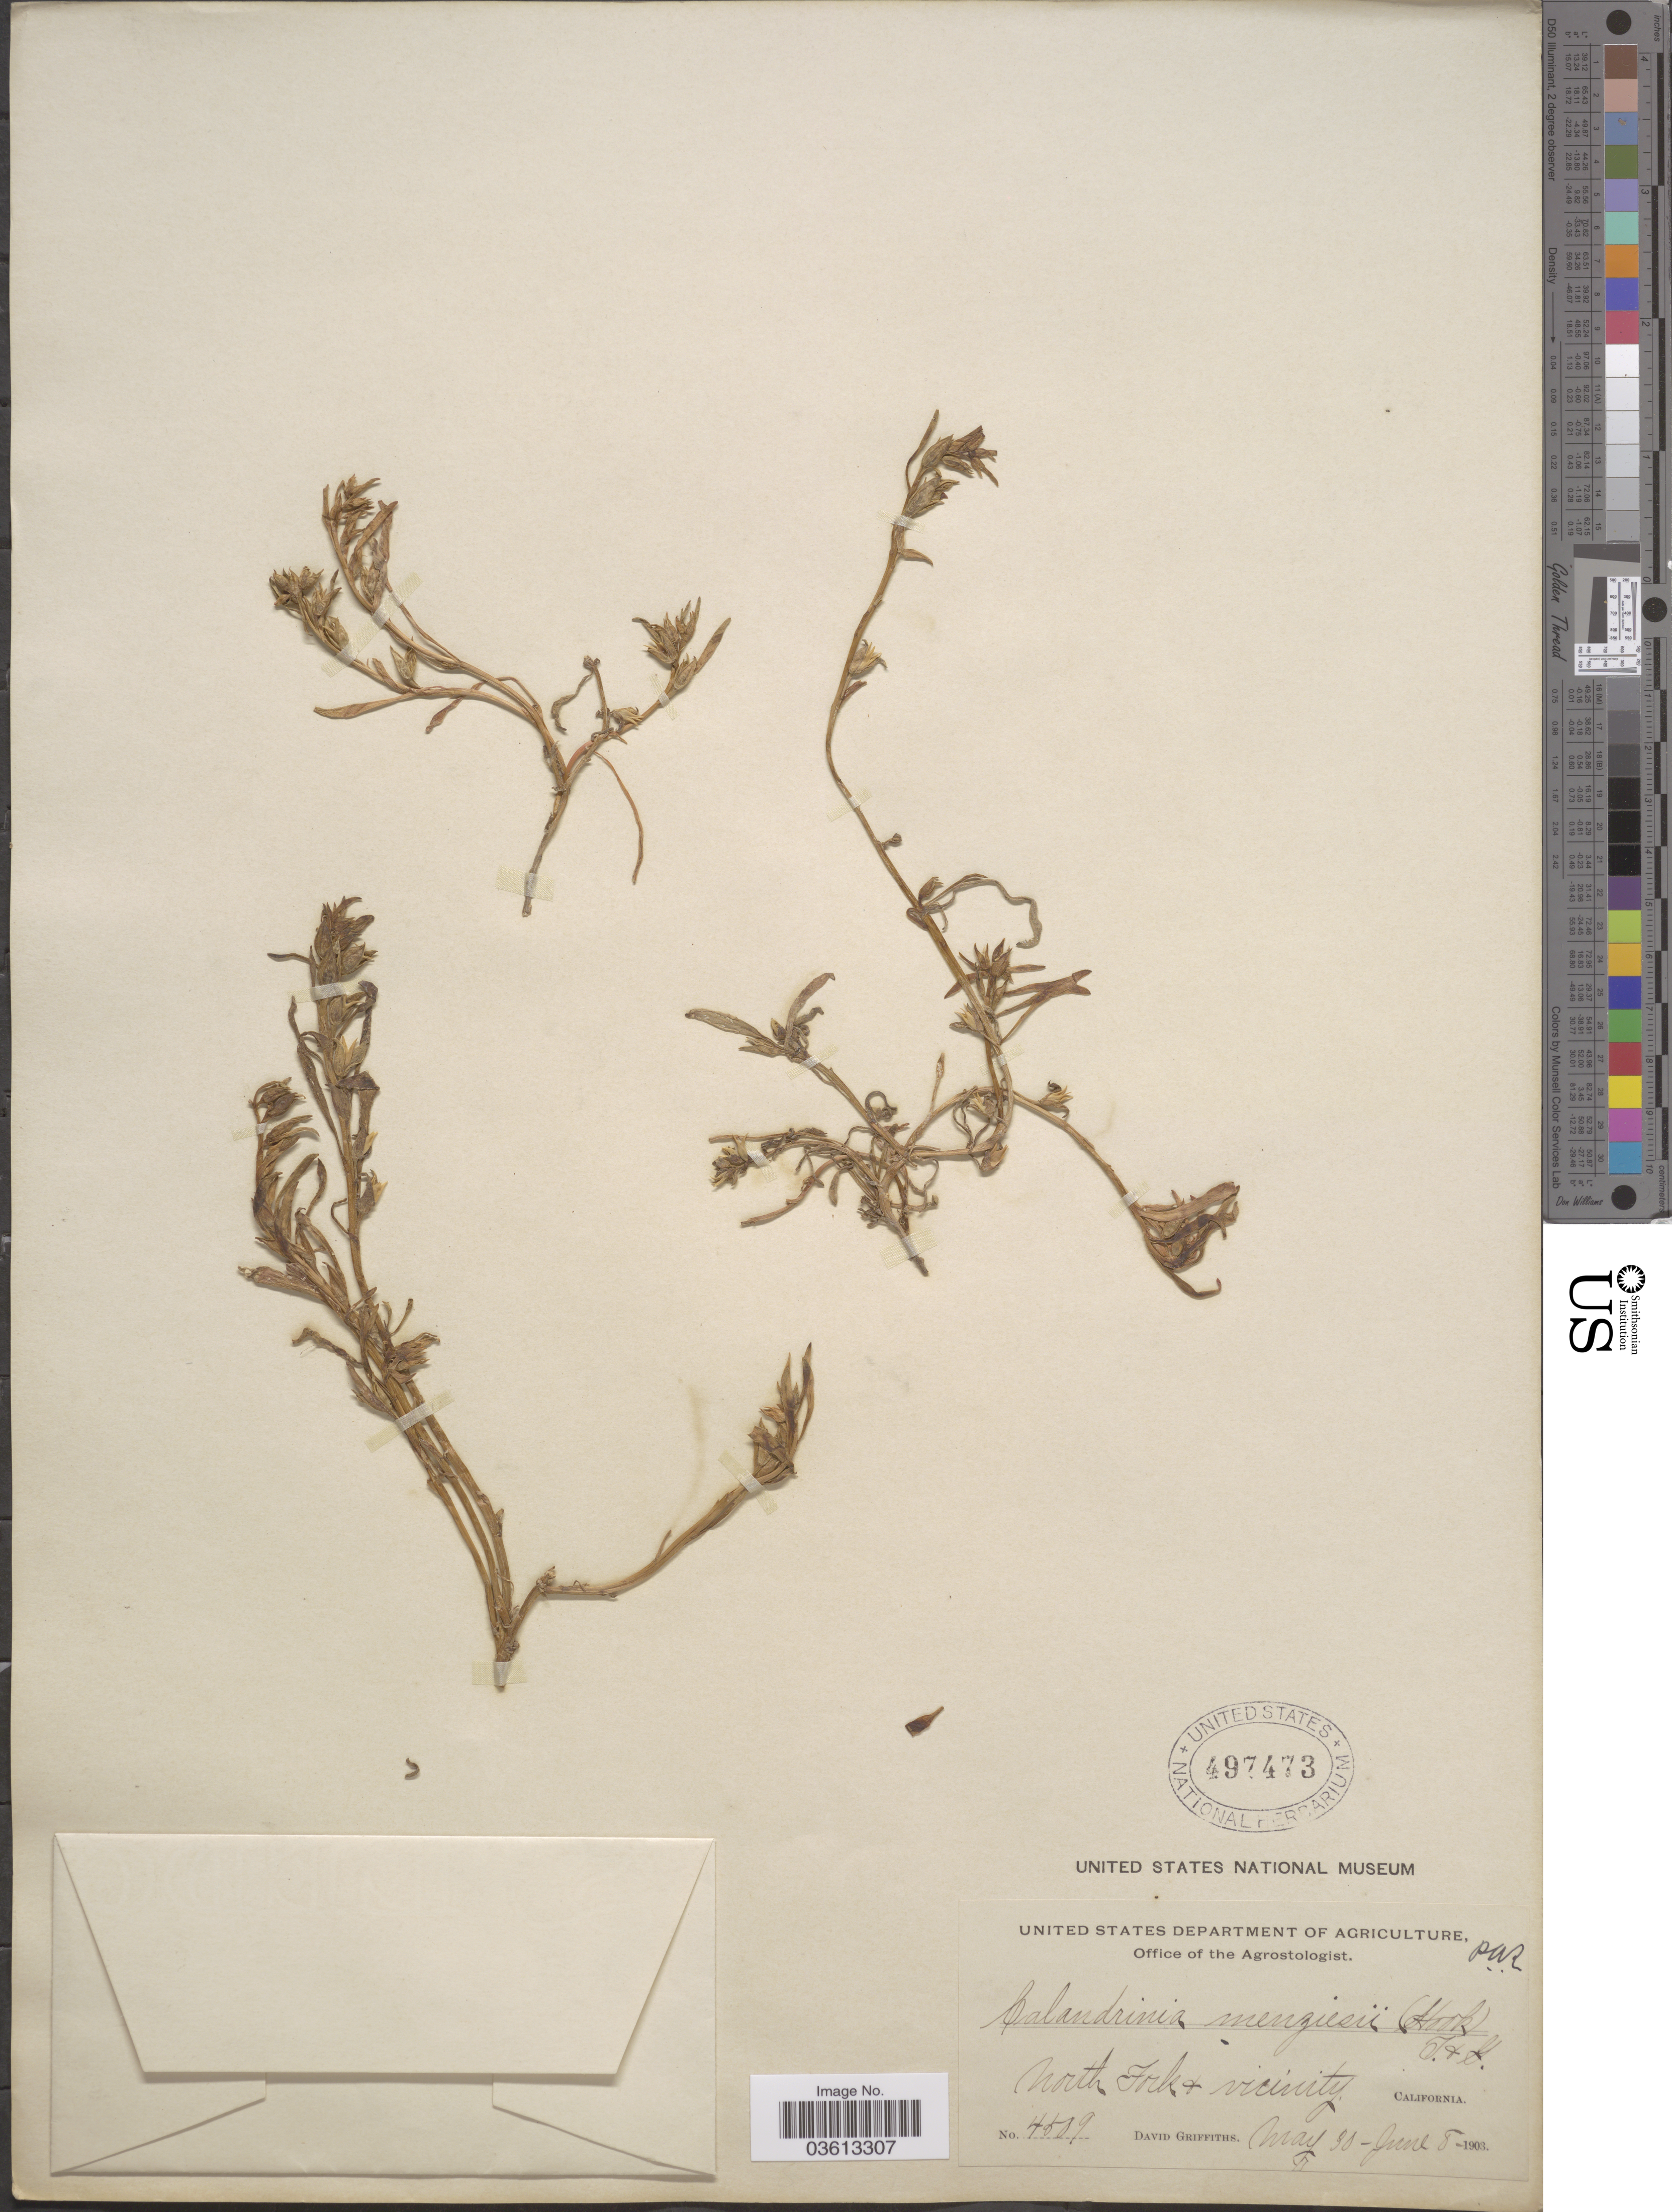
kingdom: Plantae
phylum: Tracheophyta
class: Magnoliopsida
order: Caryophyllales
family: Montiaceae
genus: Calandrinia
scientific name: Calandrinia ciliata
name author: (Ruiz & Pav.) DC.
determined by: Strong, Mark T., (BOT), Smithsonian Institution - National Museum of Natural History (UNITED STATES)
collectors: D. Griffiths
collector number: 4609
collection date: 1903-05-30/1903-06-08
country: United States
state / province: California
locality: North Fork & vicinity.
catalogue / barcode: US 497473